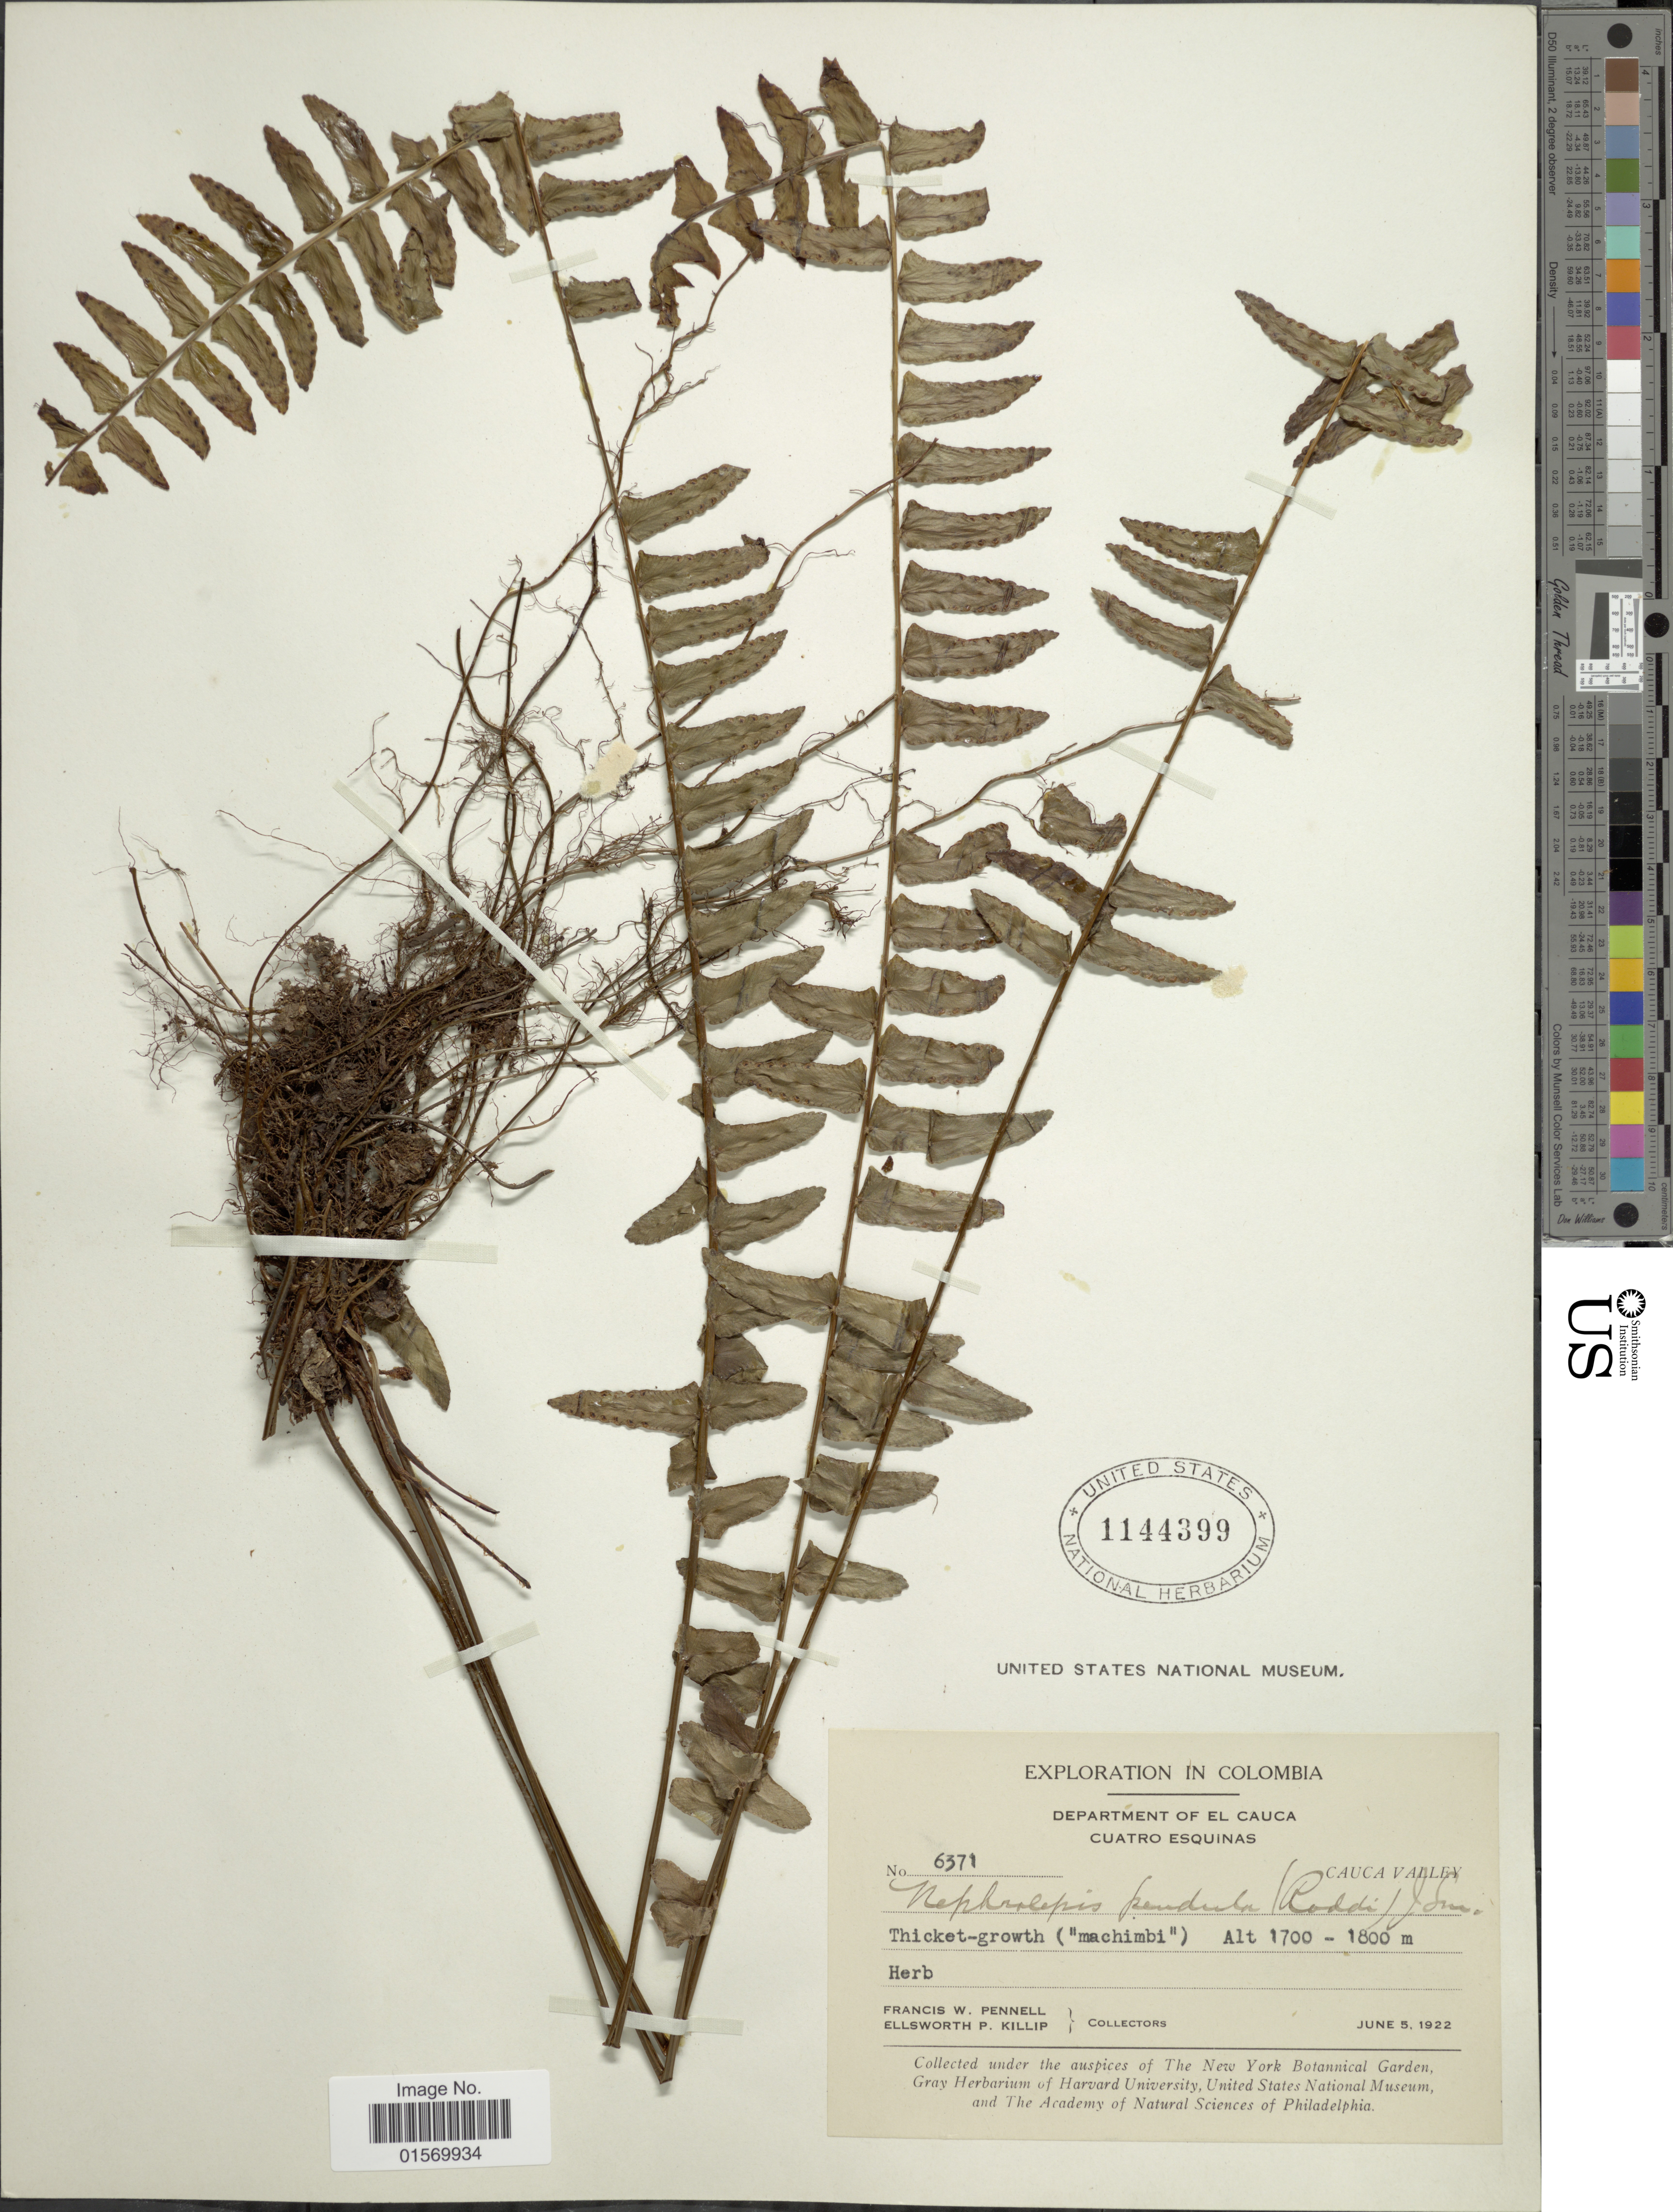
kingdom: Plantae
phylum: Tracheophyta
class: Polypodiopsida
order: Polypodiales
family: Nephrolepidaceae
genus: Nephrolepis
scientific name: Nephrolepis pendula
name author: (Raddi) J. Sm.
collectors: F. W. Pennell & E. P. Killip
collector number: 6371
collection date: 1922-06-05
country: Colombia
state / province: Cauca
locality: Cuatro Esquinas, Cauca Valley.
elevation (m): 1700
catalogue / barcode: US 1144399